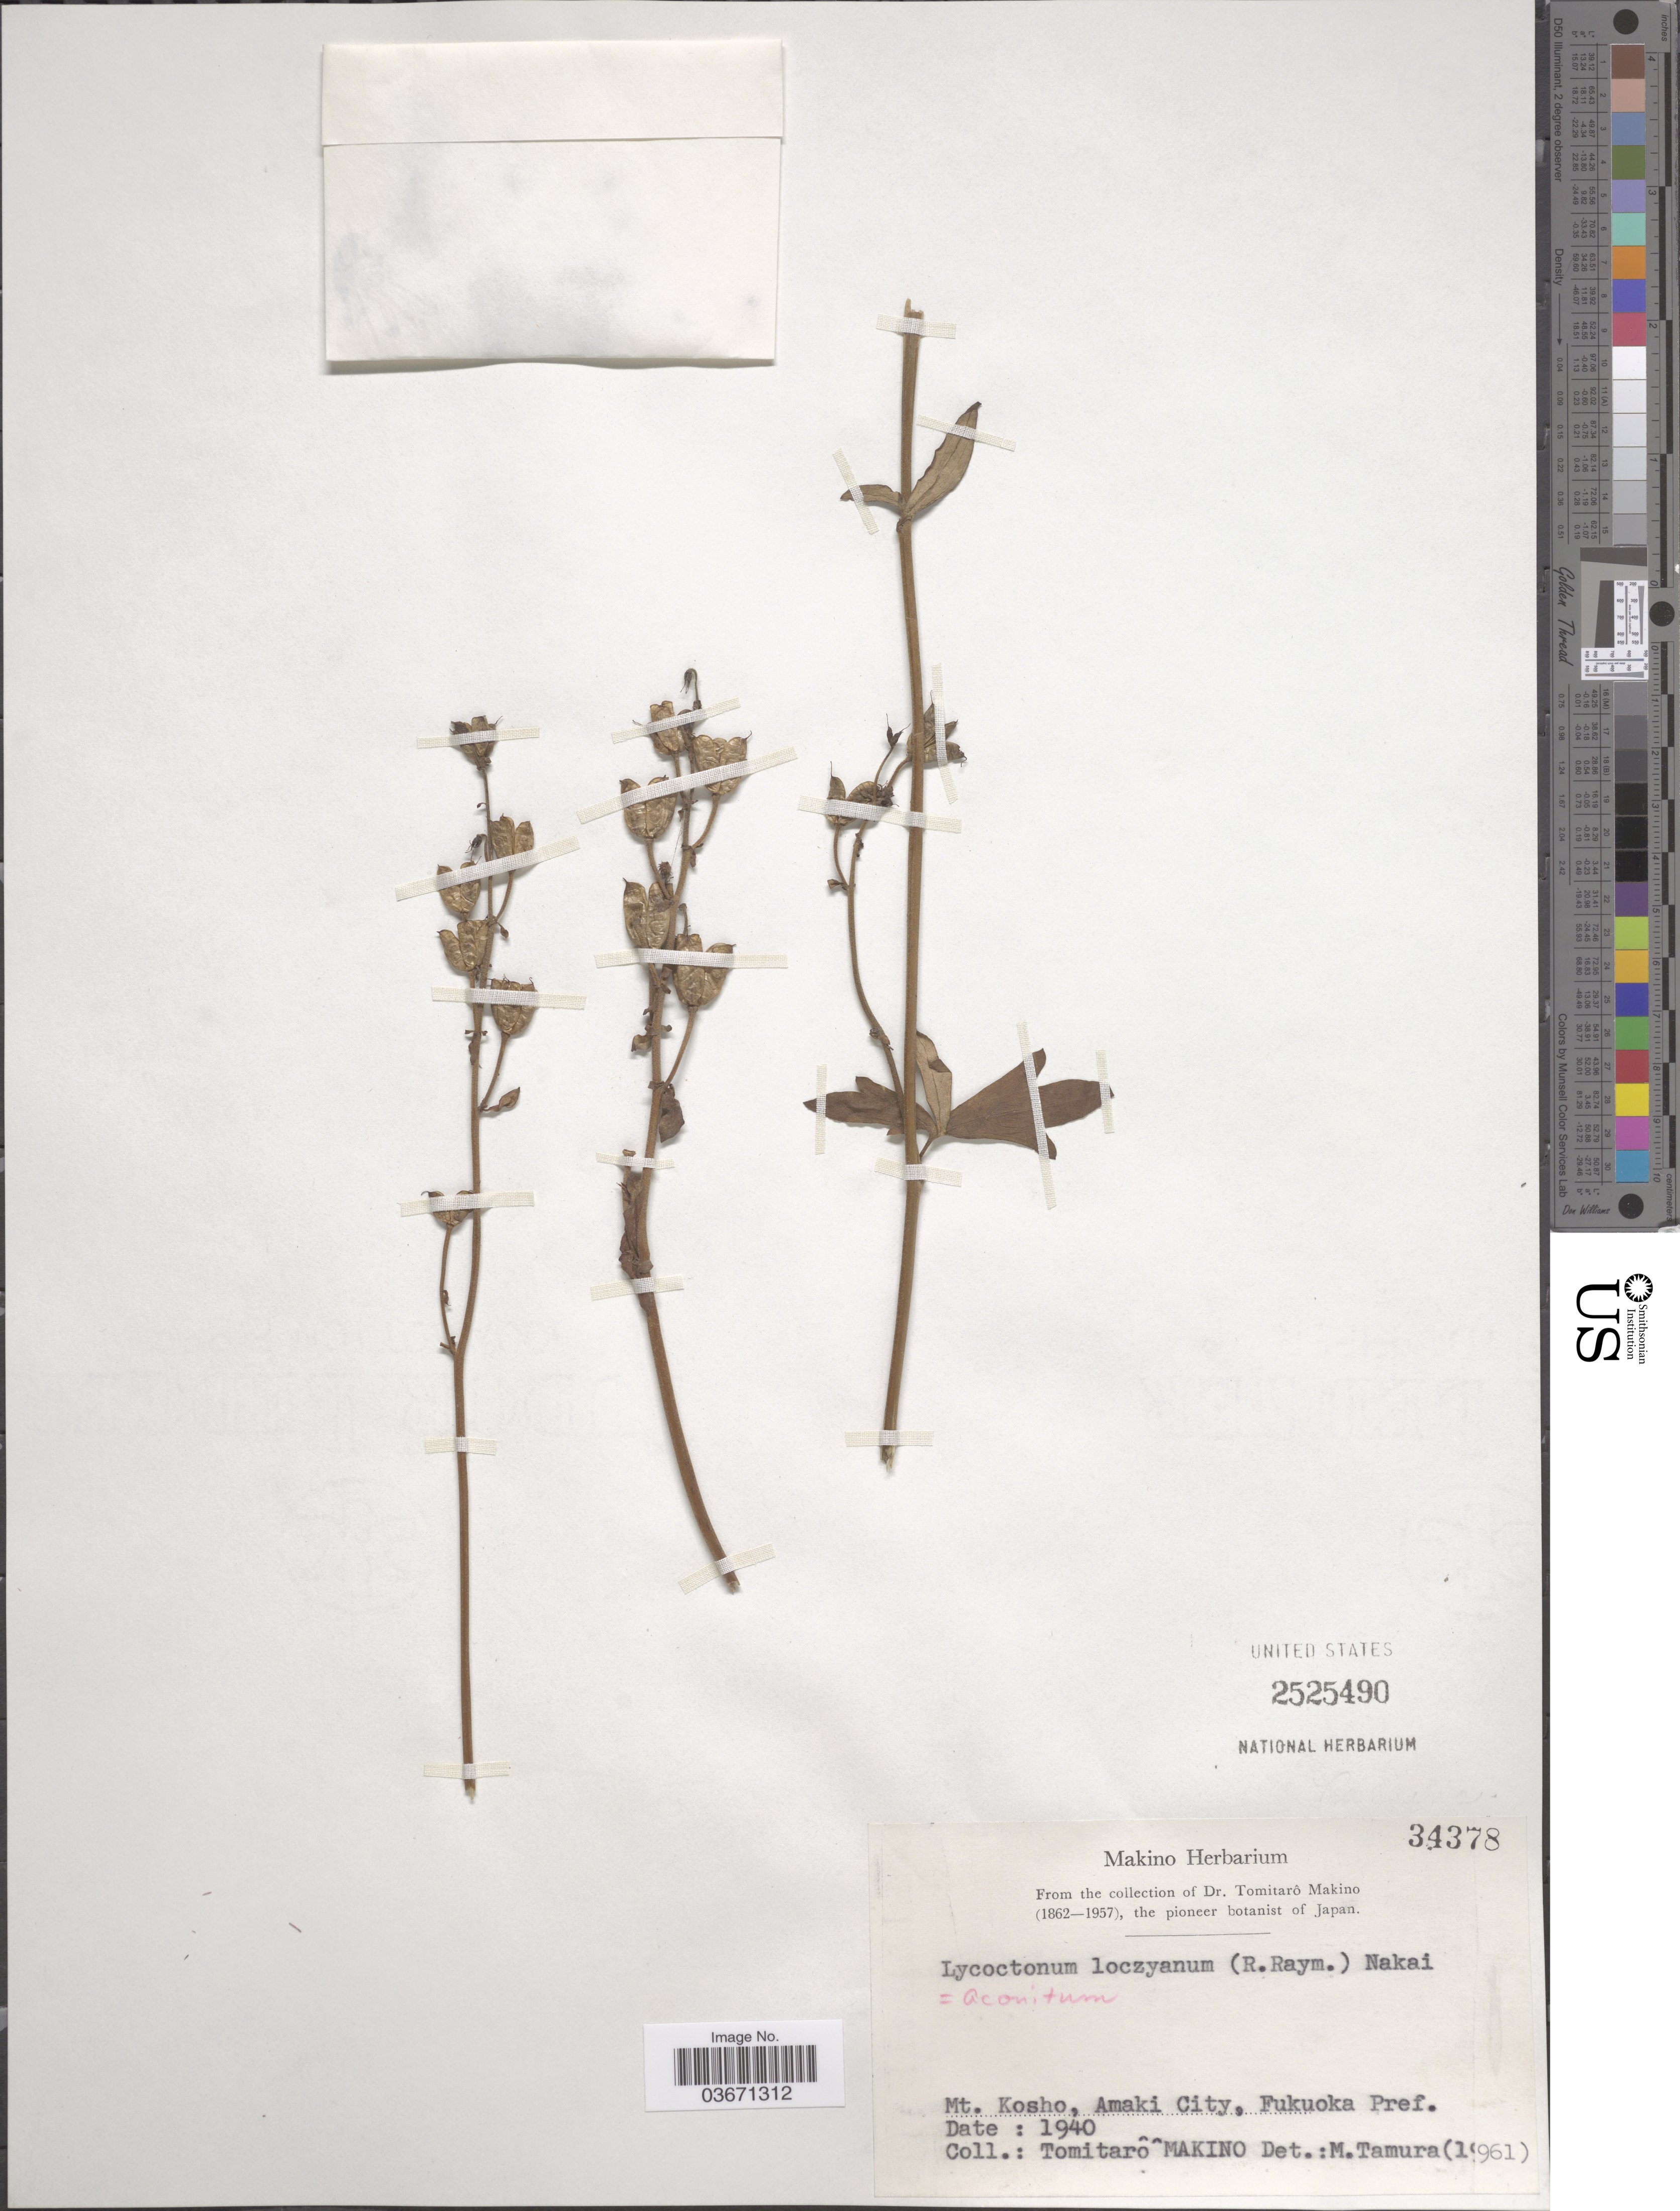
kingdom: Plantae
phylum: Tracheophyta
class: Magnoliopsida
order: Ranunculales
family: Ranunculaceae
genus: Aconitum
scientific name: Aconitum loczyanum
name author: Rapaics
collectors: T. Makino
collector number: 34378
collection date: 1940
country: Japan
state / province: Hukuoka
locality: Mt. Kosho, Amaki City, Fukuoka Pref.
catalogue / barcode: US 2525490